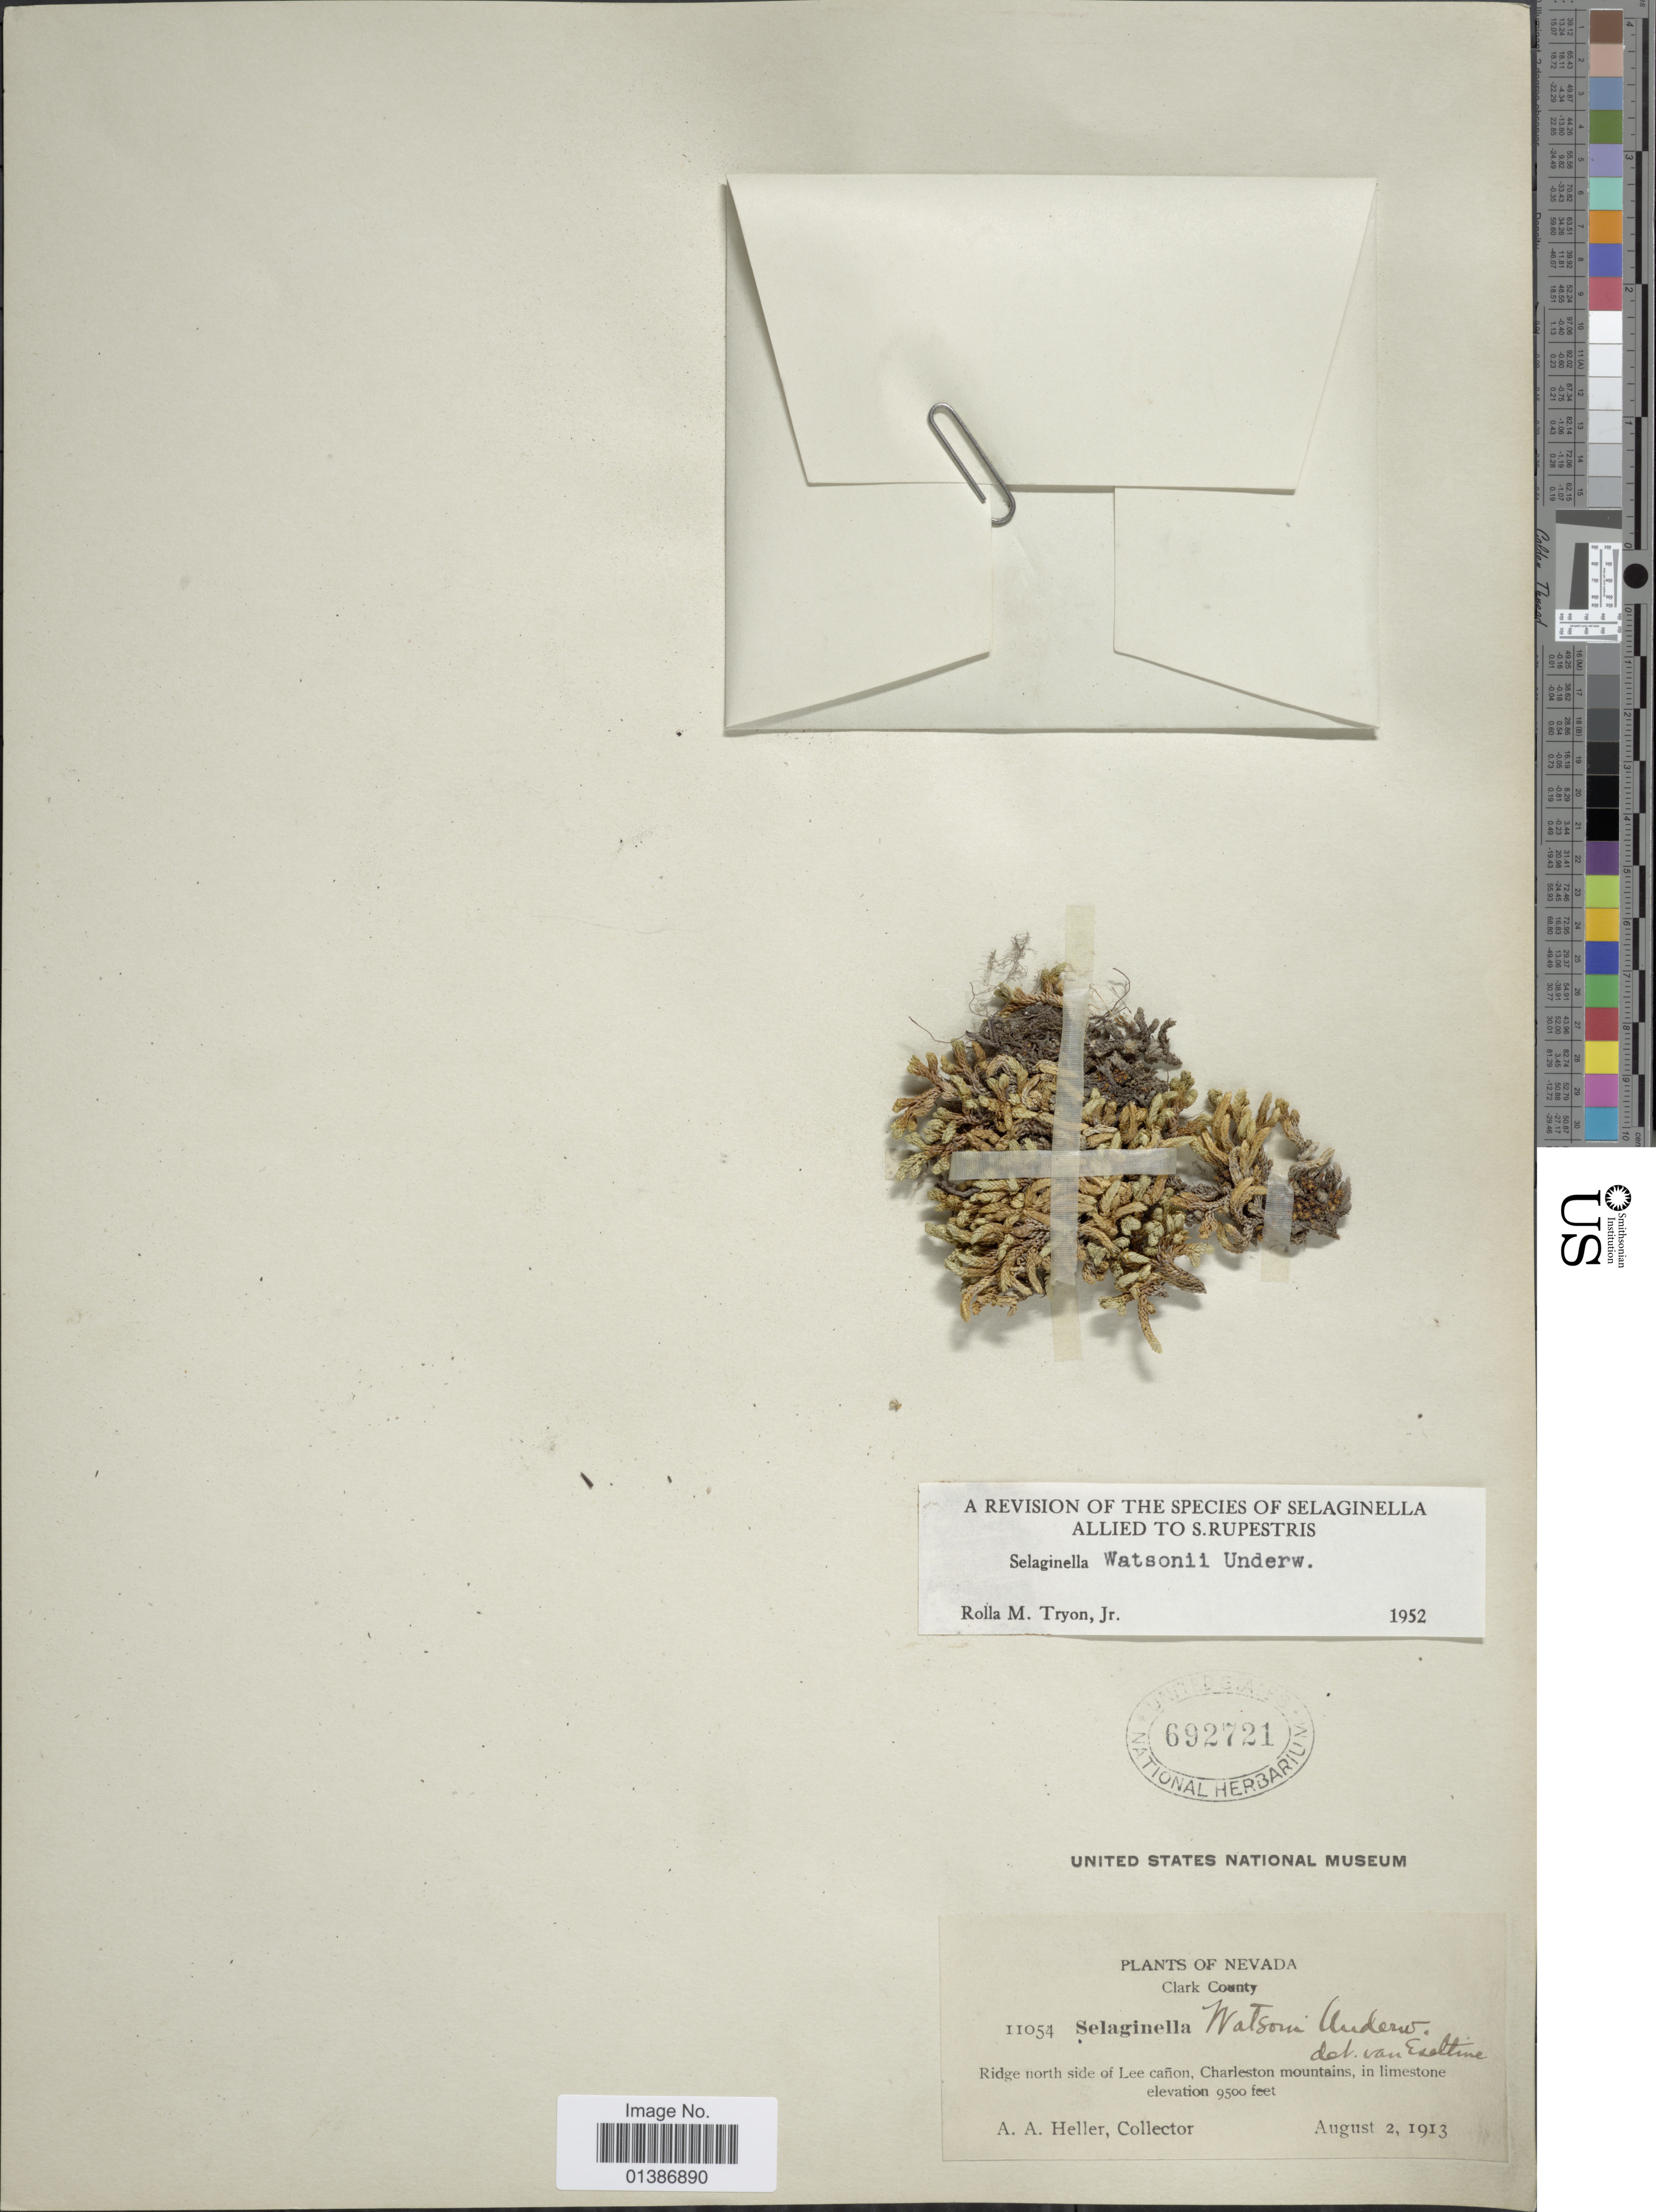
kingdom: Plantae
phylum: Tracheophyta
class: Lycopodiopsida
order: Selaginellales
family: Selaginellaceae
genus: Selaginella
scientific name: Selaginella watsonii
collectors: A. A. Heller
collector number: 11054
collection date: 1913-08-02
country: United States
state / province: Nevada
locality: Clark County. Ridge north side of Lee cañon, Charleston mountains, in limestone.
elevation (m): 2896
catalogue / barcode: US 692721